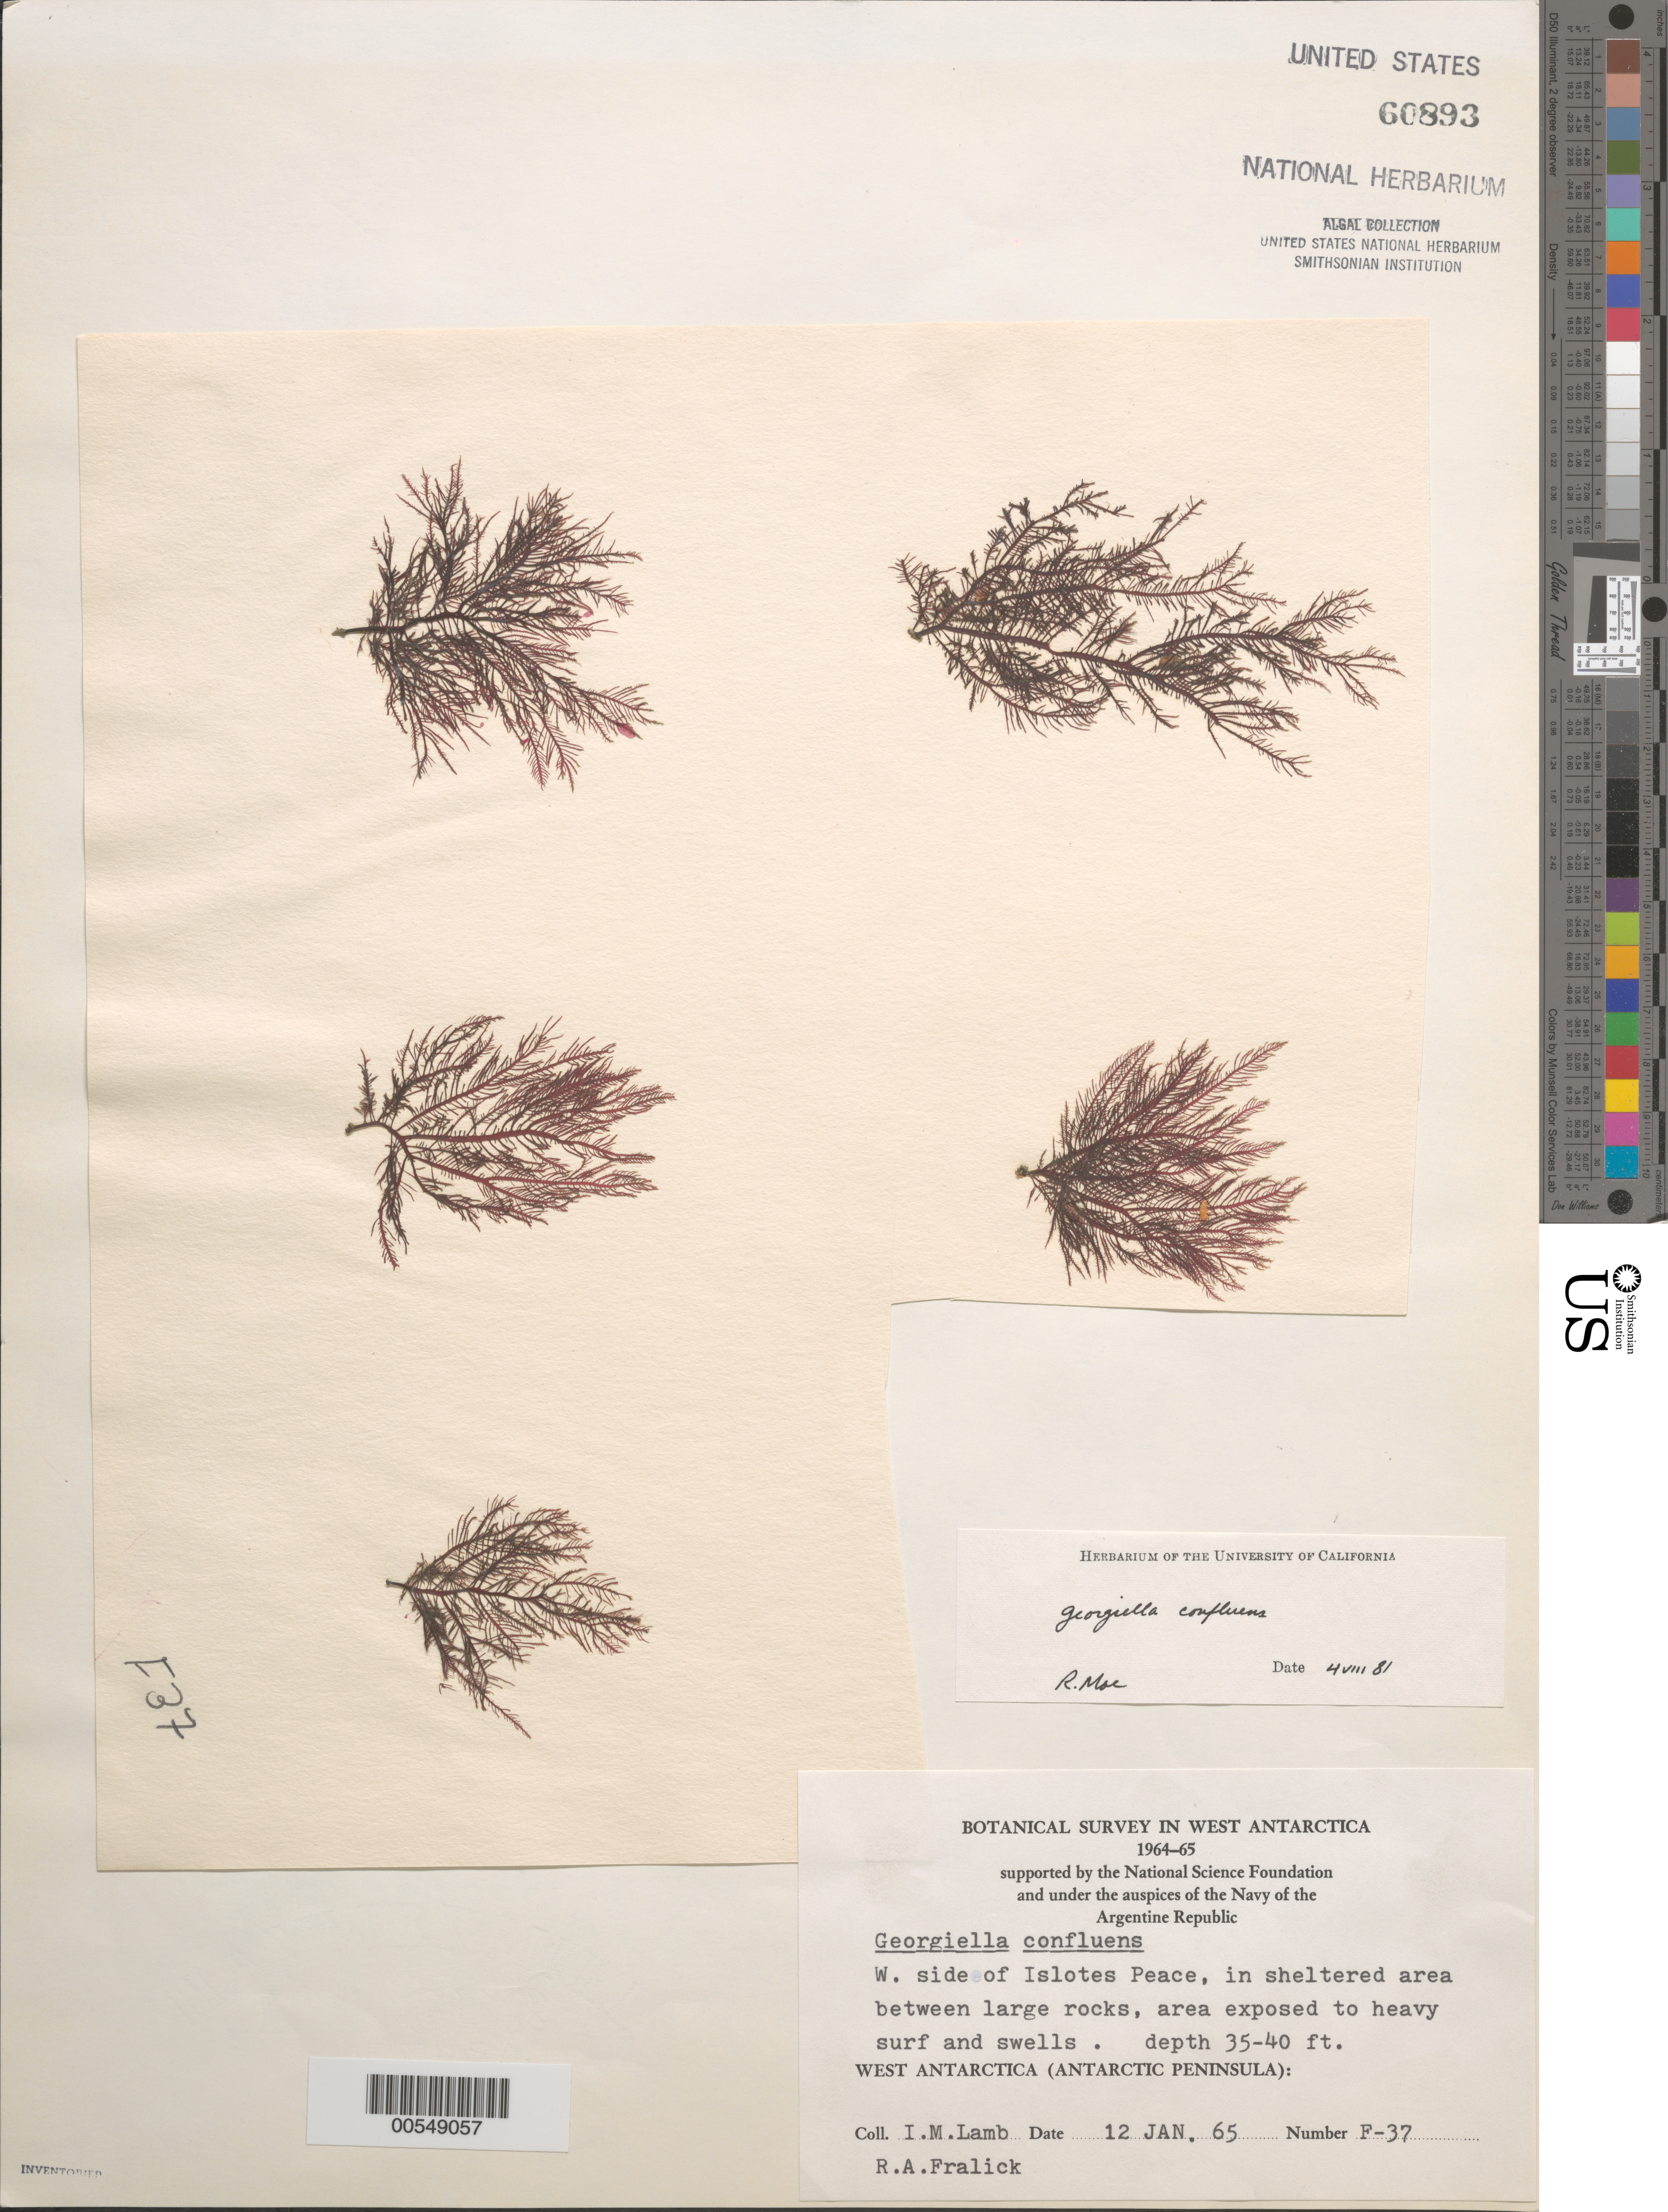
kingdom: Plantae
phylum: Rhodophyta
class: Florideophyceae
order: Ceramiales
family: Wrangeliaceae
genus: Georgiella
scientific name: Georgiella confluens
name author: (Reinsch) Kylin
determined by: Moe, R. L.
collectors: I. M. Lamb & R. Fralick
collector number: F-37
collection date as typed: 12 Jan 1965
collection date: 1965-01-12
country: Antarctica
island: Islotes Place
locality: Off Eta Island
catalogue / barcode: US 60893